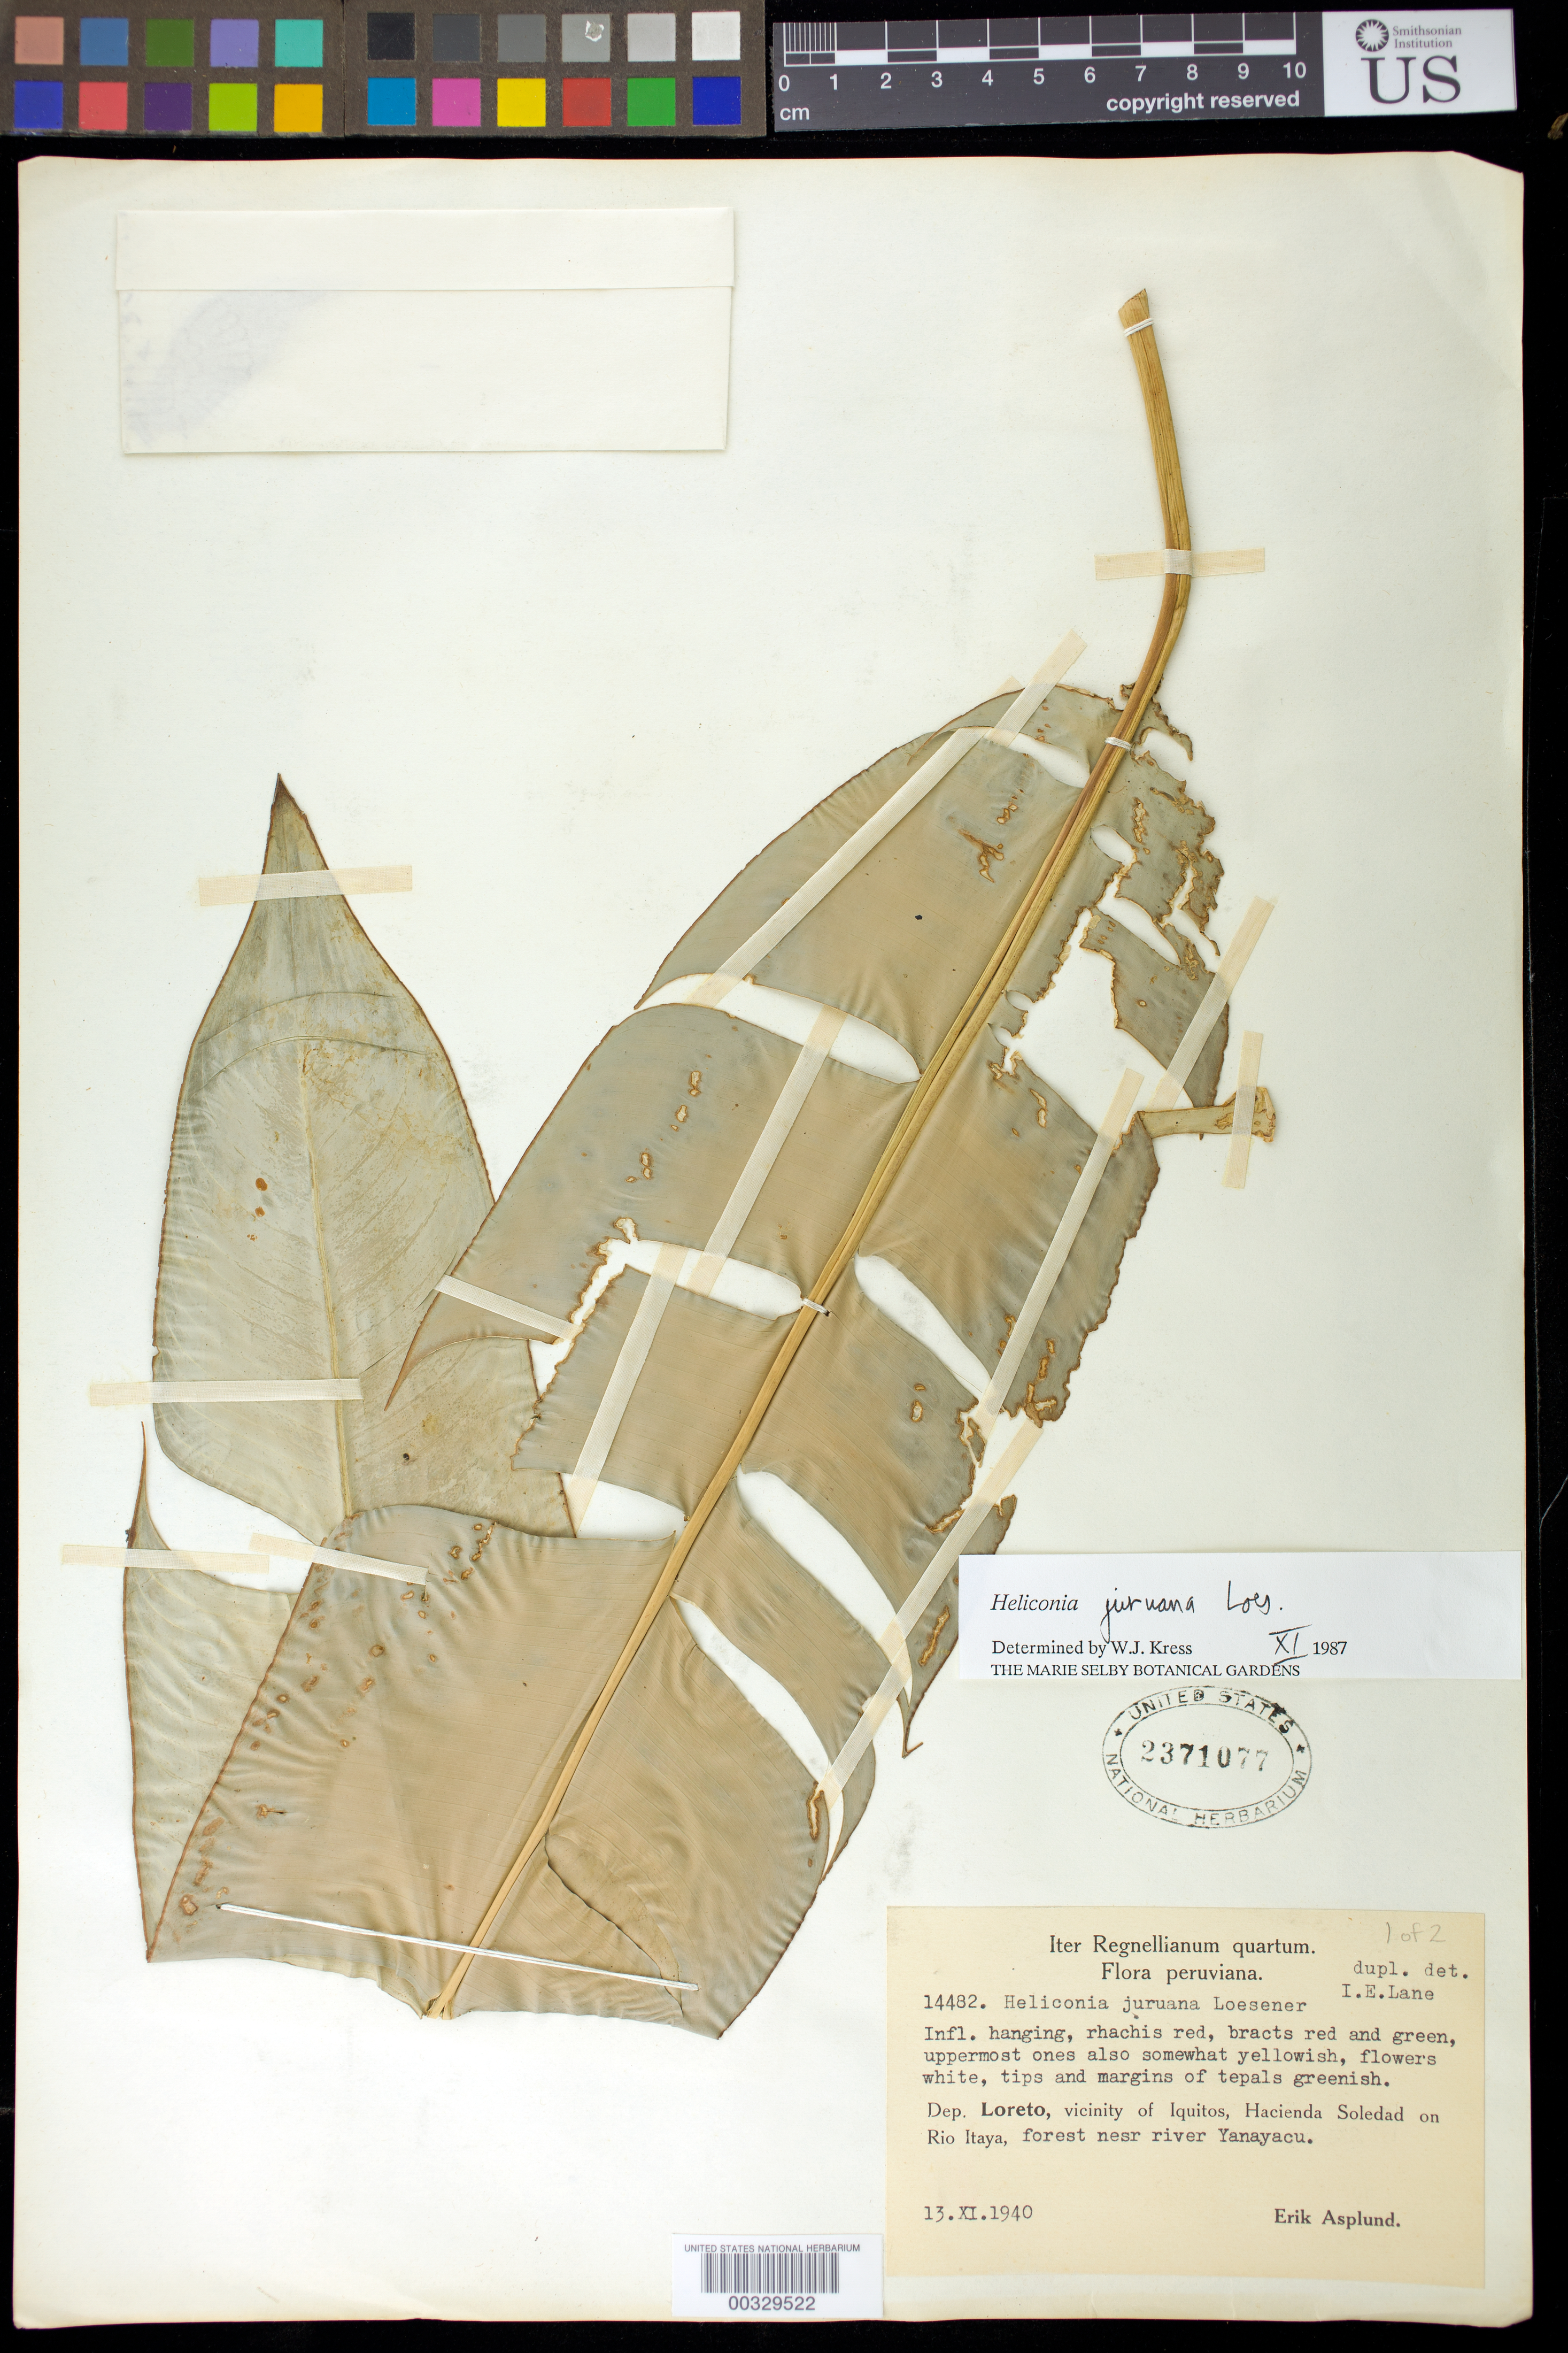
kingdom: Plantae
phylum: Tracheophyta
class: Liliopsida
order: Zingiberales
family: Heliconiaceae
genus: Heliconia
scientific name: Heliconia juruana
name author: Loes.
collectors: E. Asplund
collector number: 14482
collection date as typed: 13 Nov 1940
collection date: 1940-11-13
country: Peru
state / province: Loreto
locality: Iquitos, hacienda soledad on rio itaya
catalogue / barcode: US 2371077